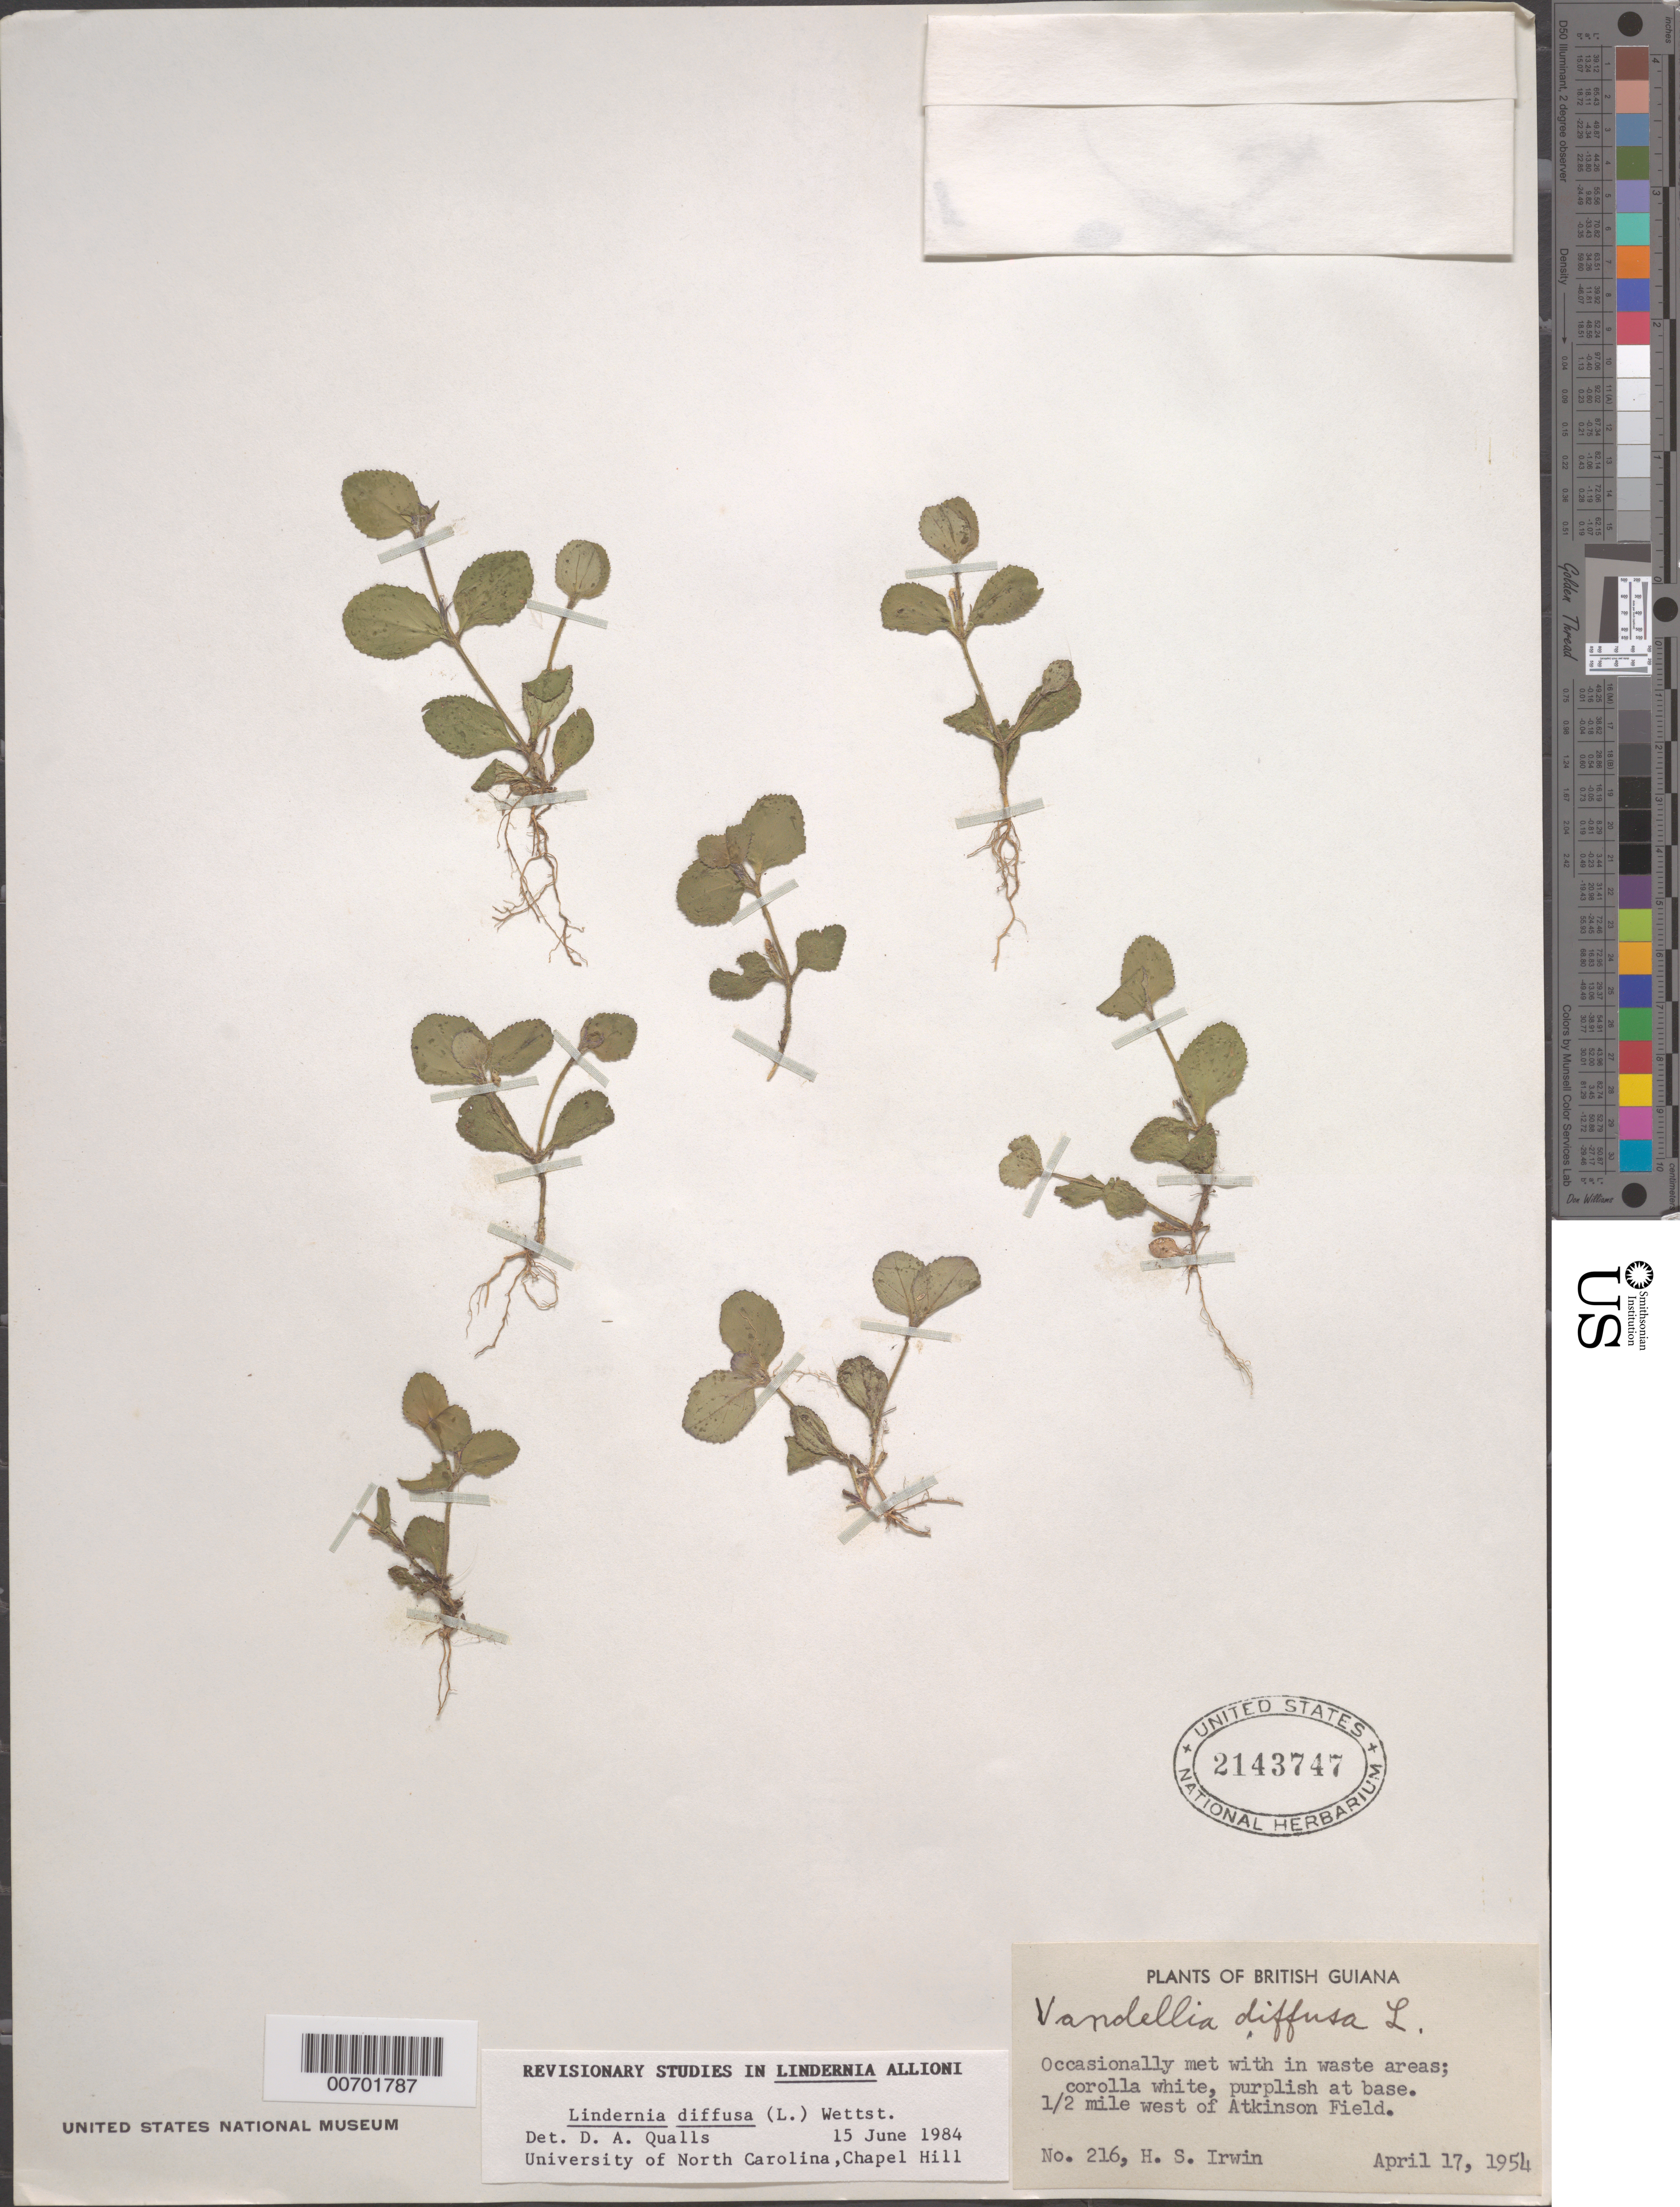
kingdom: Plantae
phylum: Tracheophyta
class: Magnoliopsida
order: Lamiales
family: Linderniaceae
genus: Lindernia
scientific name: Lindernia diffusa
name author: (L.) Wettst.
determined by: Qualls, D. A.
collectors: H. Irwin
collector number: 216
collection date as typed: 17-Apr-54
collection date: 1954-04-17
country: Guyana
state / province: Demerara-Mahaica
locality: Atkinson Field, 0.5 mi. W of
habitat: Waste areas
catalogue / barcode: US 2143747